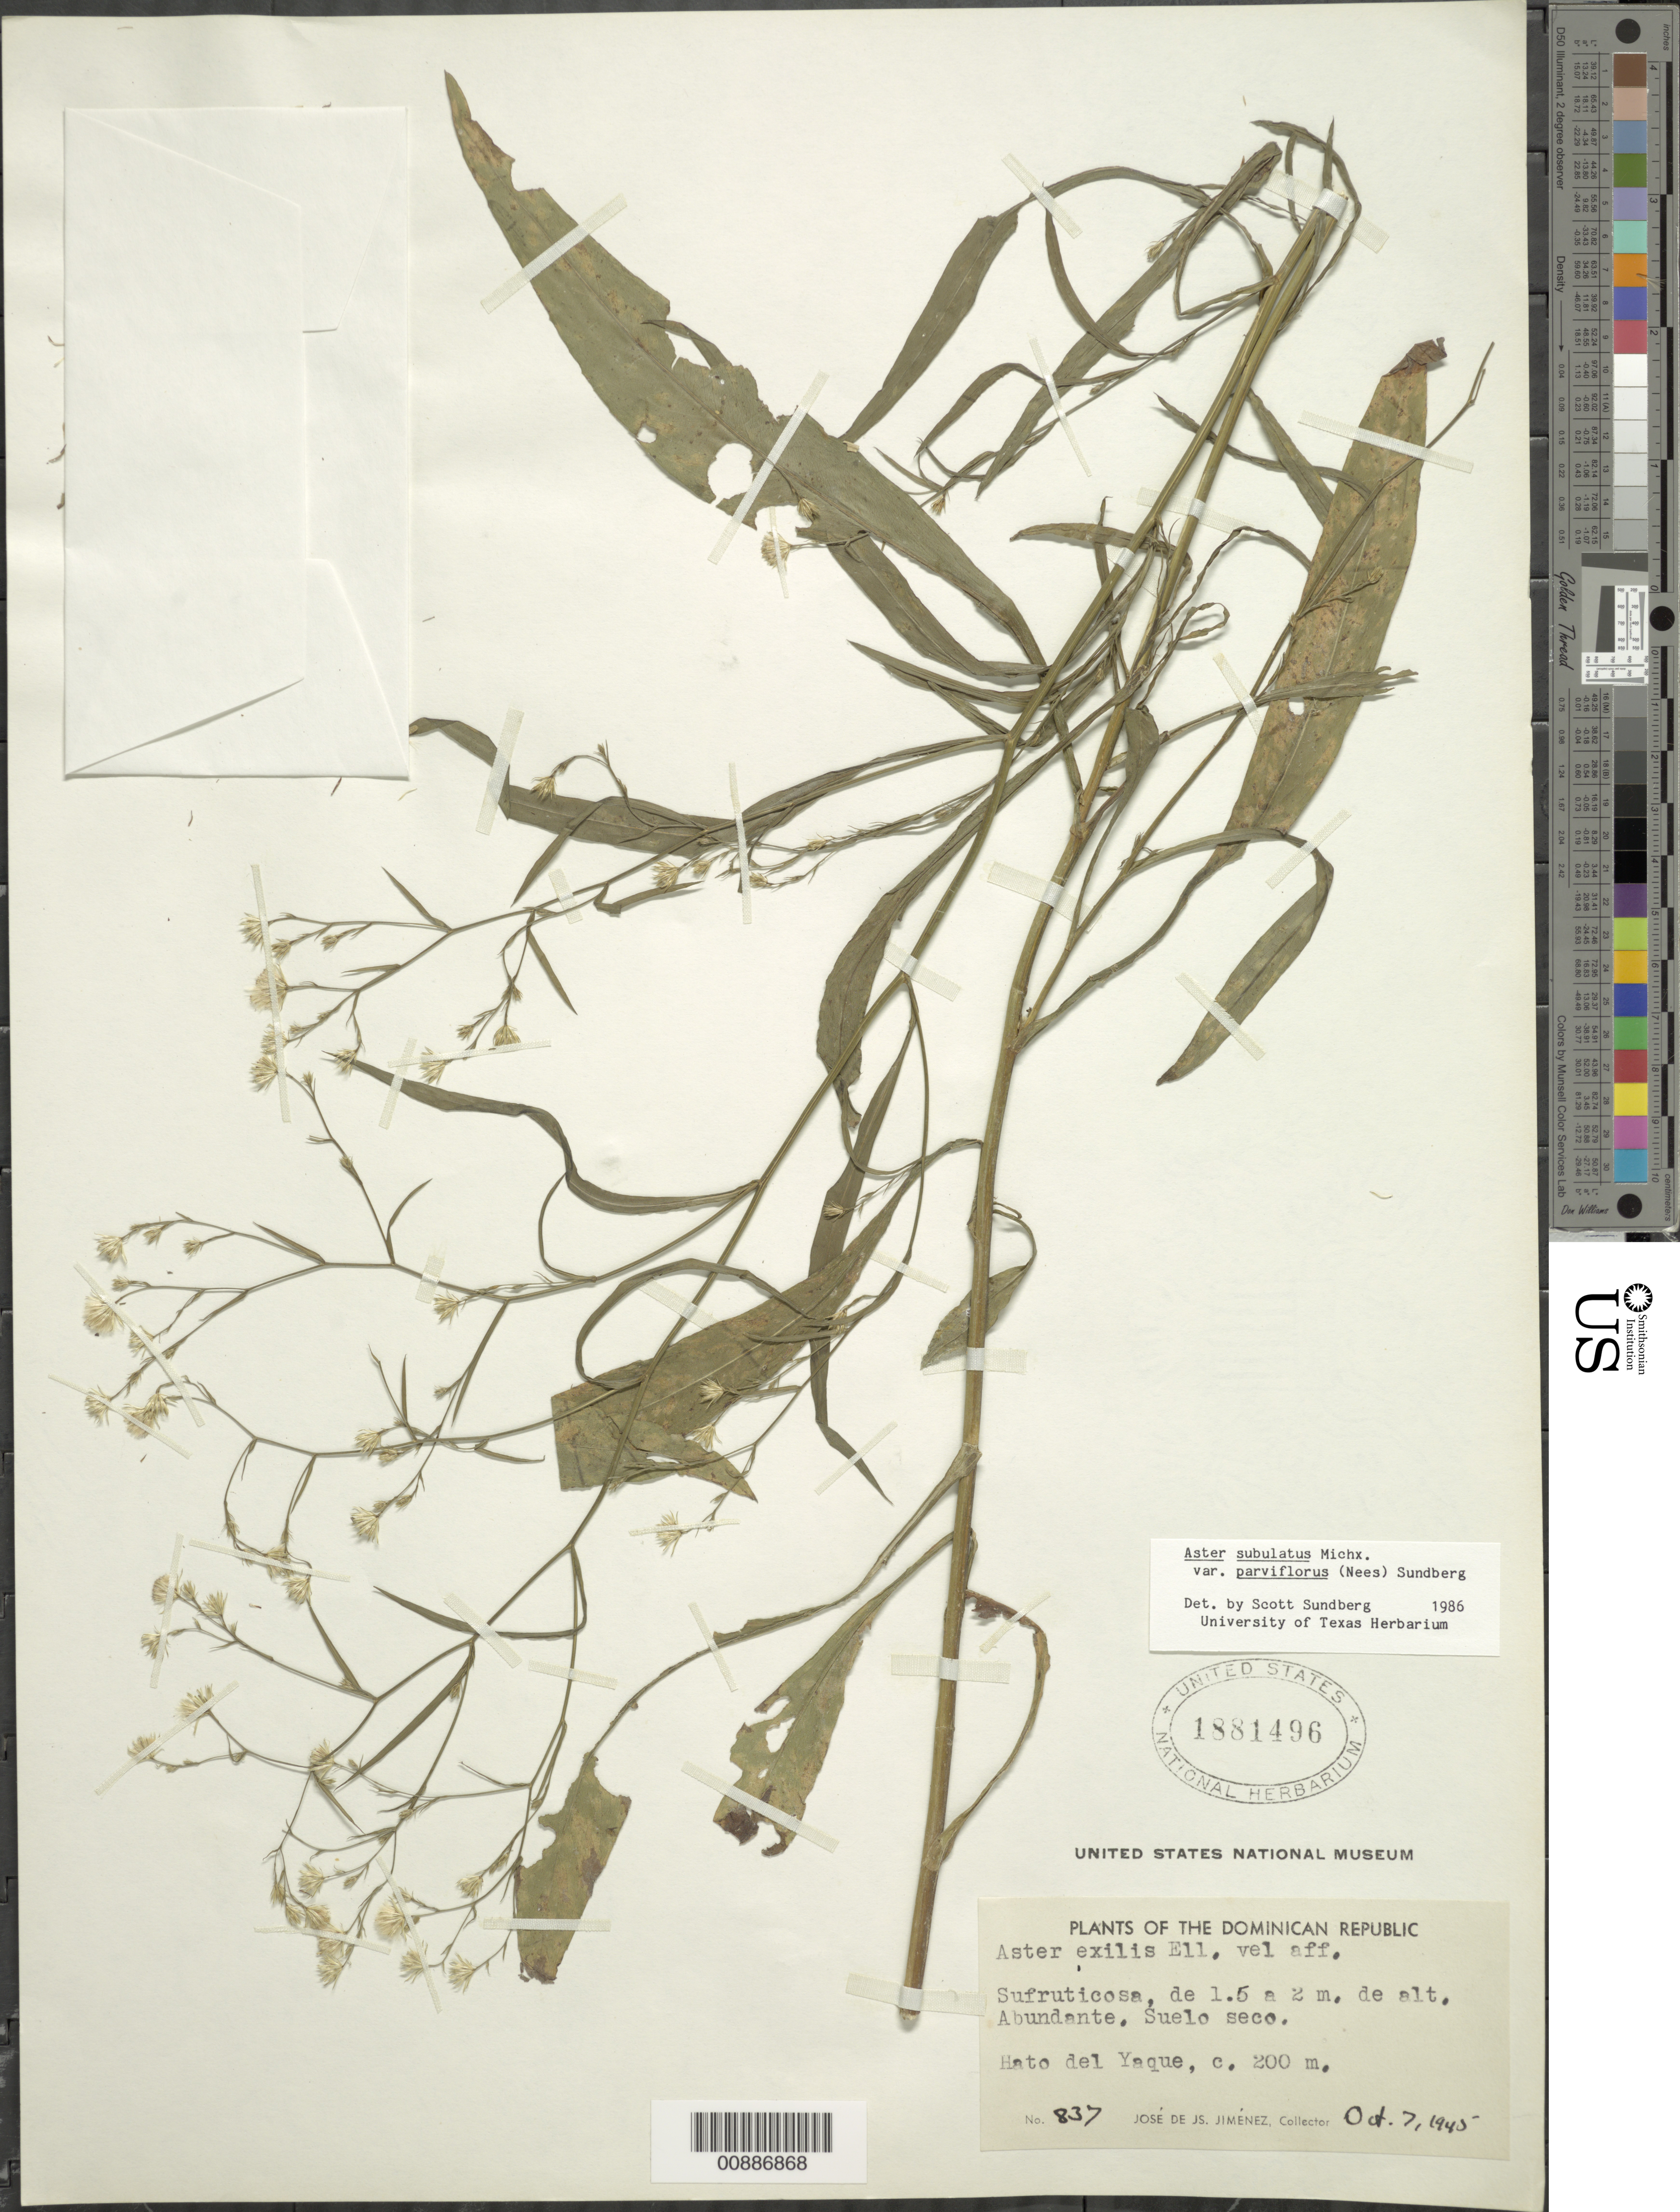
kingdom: Plantae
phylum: Tracheophyta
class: Magnoliopsida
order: Asterales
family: Asteraceae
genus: Symphyotrichum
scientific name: Symphyotrichum subulatum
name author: (Michx.) G.L. Nesom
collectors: J. J. Jiménez Almonte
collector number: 837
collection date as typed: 07 Oct 1945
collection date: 1945-10-07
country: Dominican Republic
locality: Hato del Yaque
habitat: Suelo seco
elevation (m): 200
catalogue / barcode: US 1881496